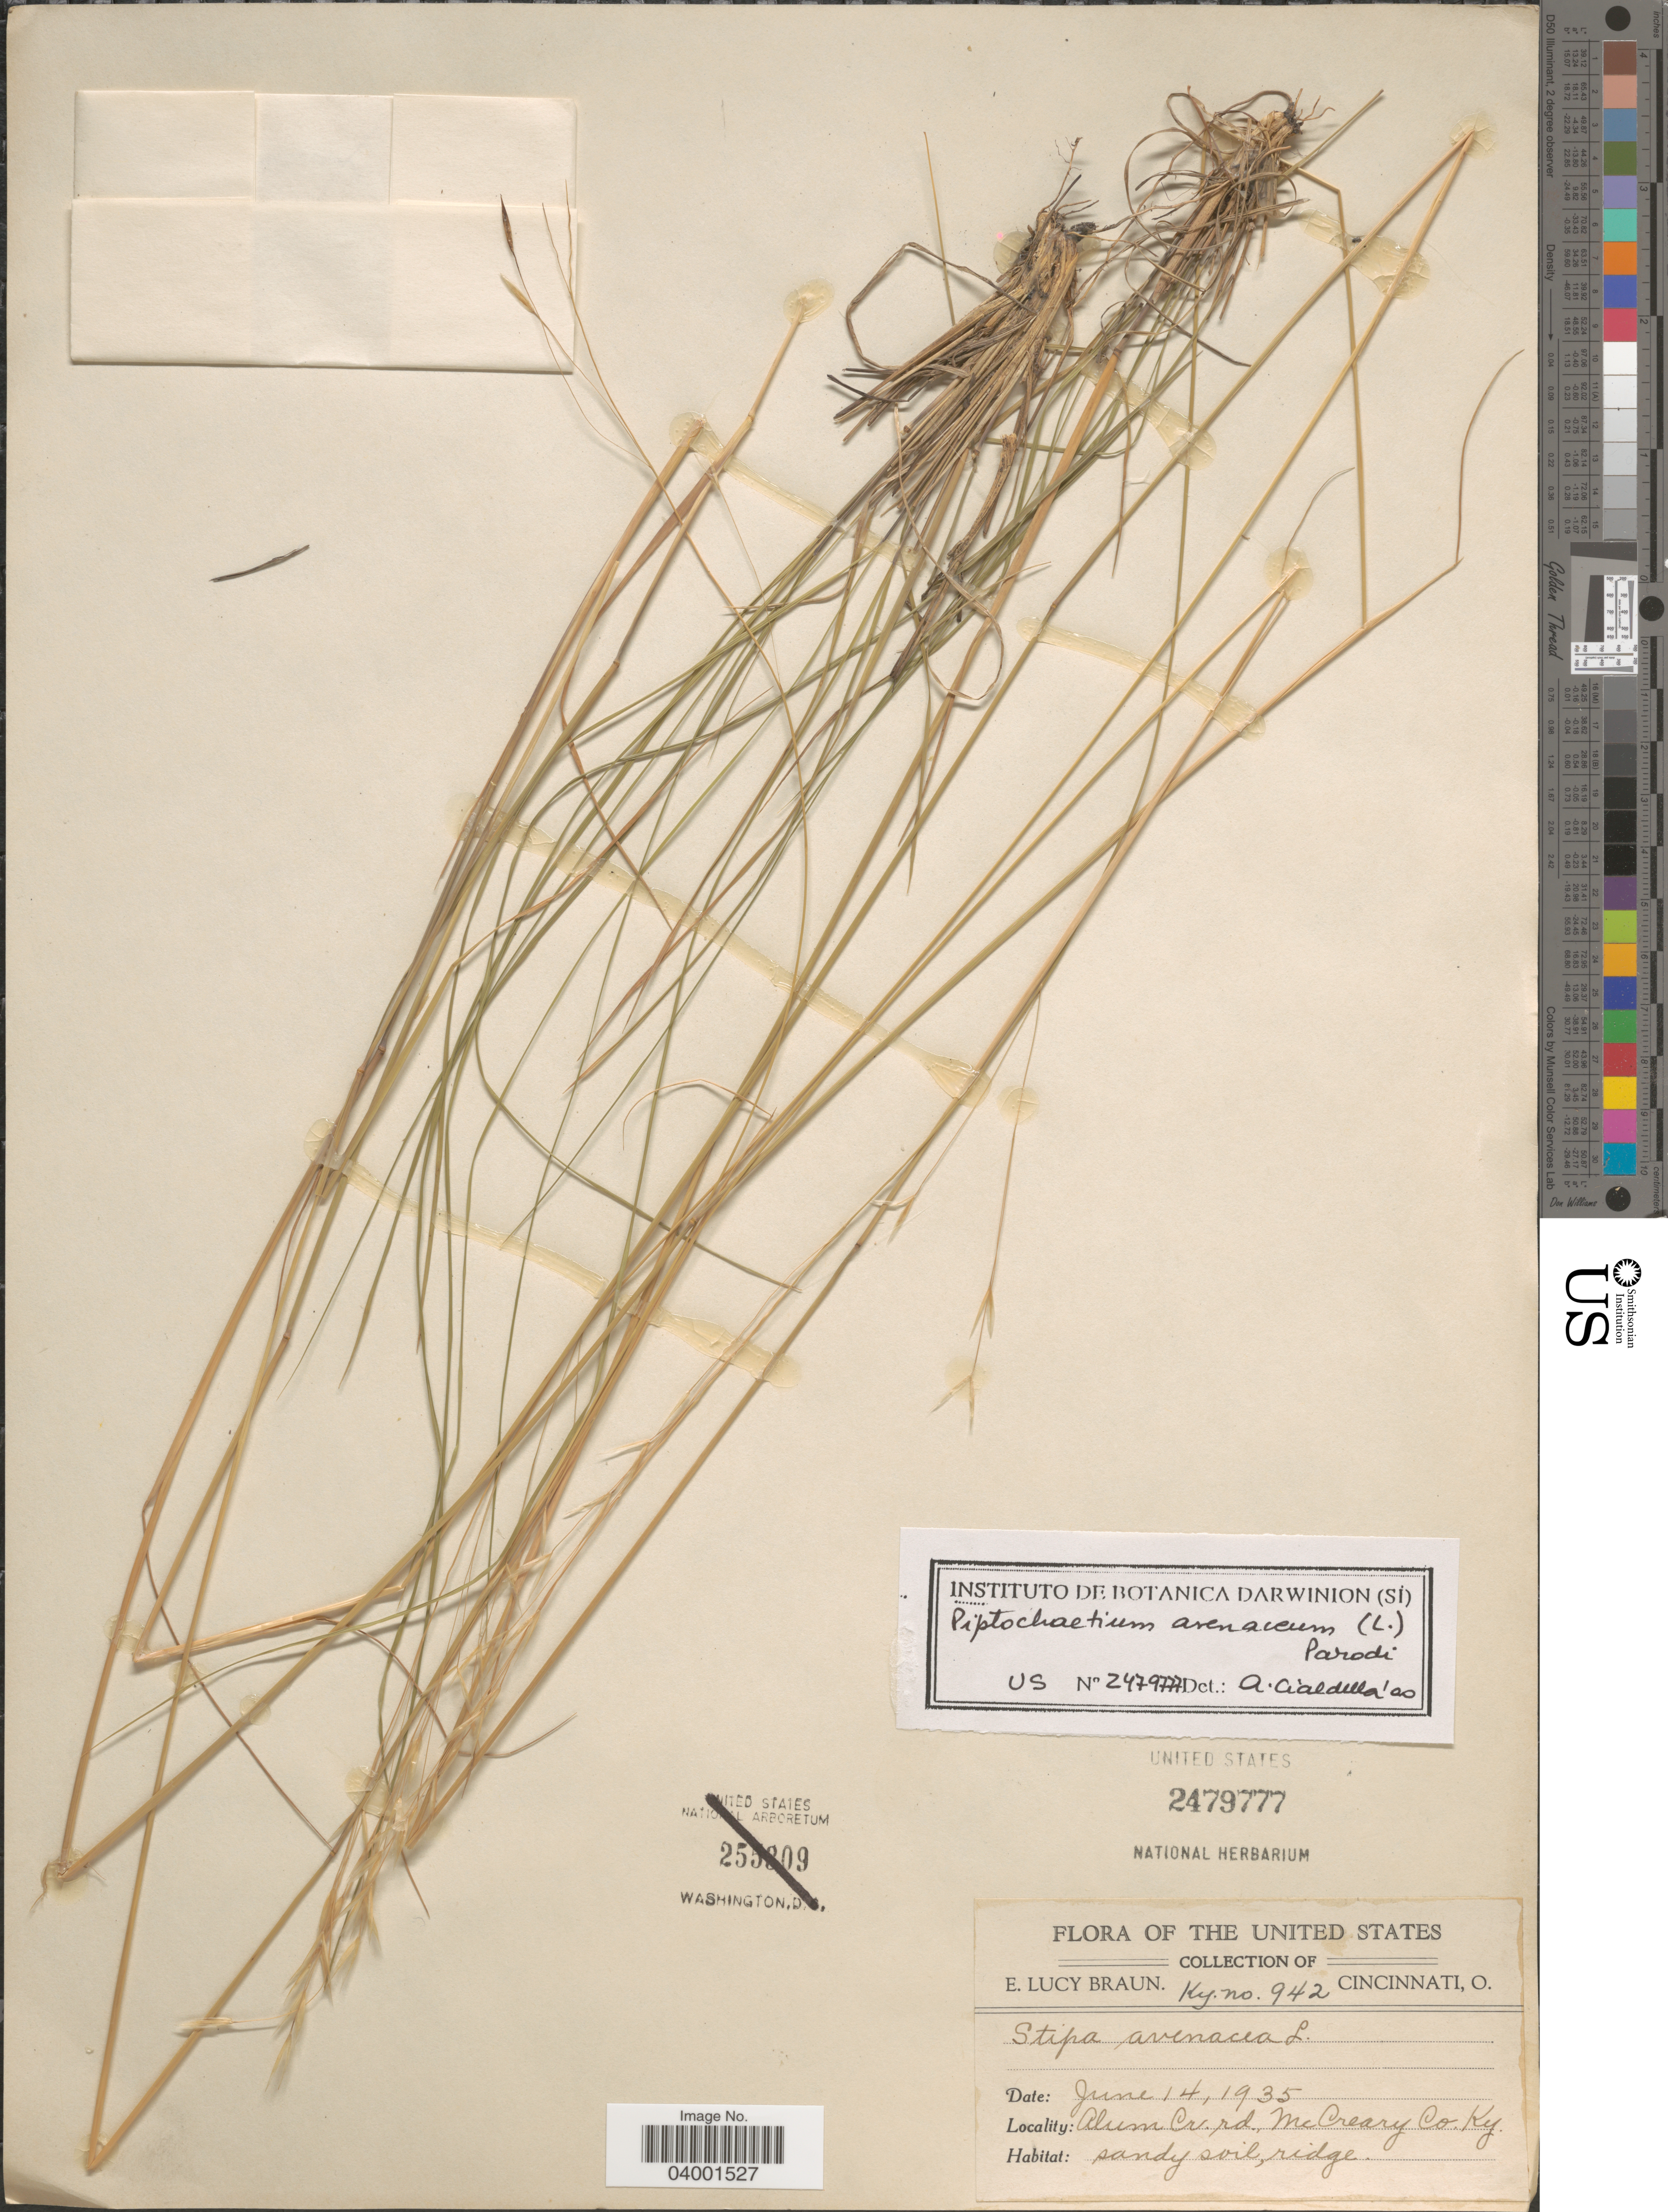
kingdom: Plantae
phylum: Tracheophyta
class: Liliopsida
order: Poales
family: Poaceae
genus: Piptochaetium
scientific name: Piptochaetium avenaceum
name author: (L.) Parodi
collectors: E. L. Braun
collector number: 942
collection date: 1935-06-14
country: United States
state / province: Kentucky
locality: Alum Cr. rd. McCreary Co.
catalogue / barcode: US 2479777